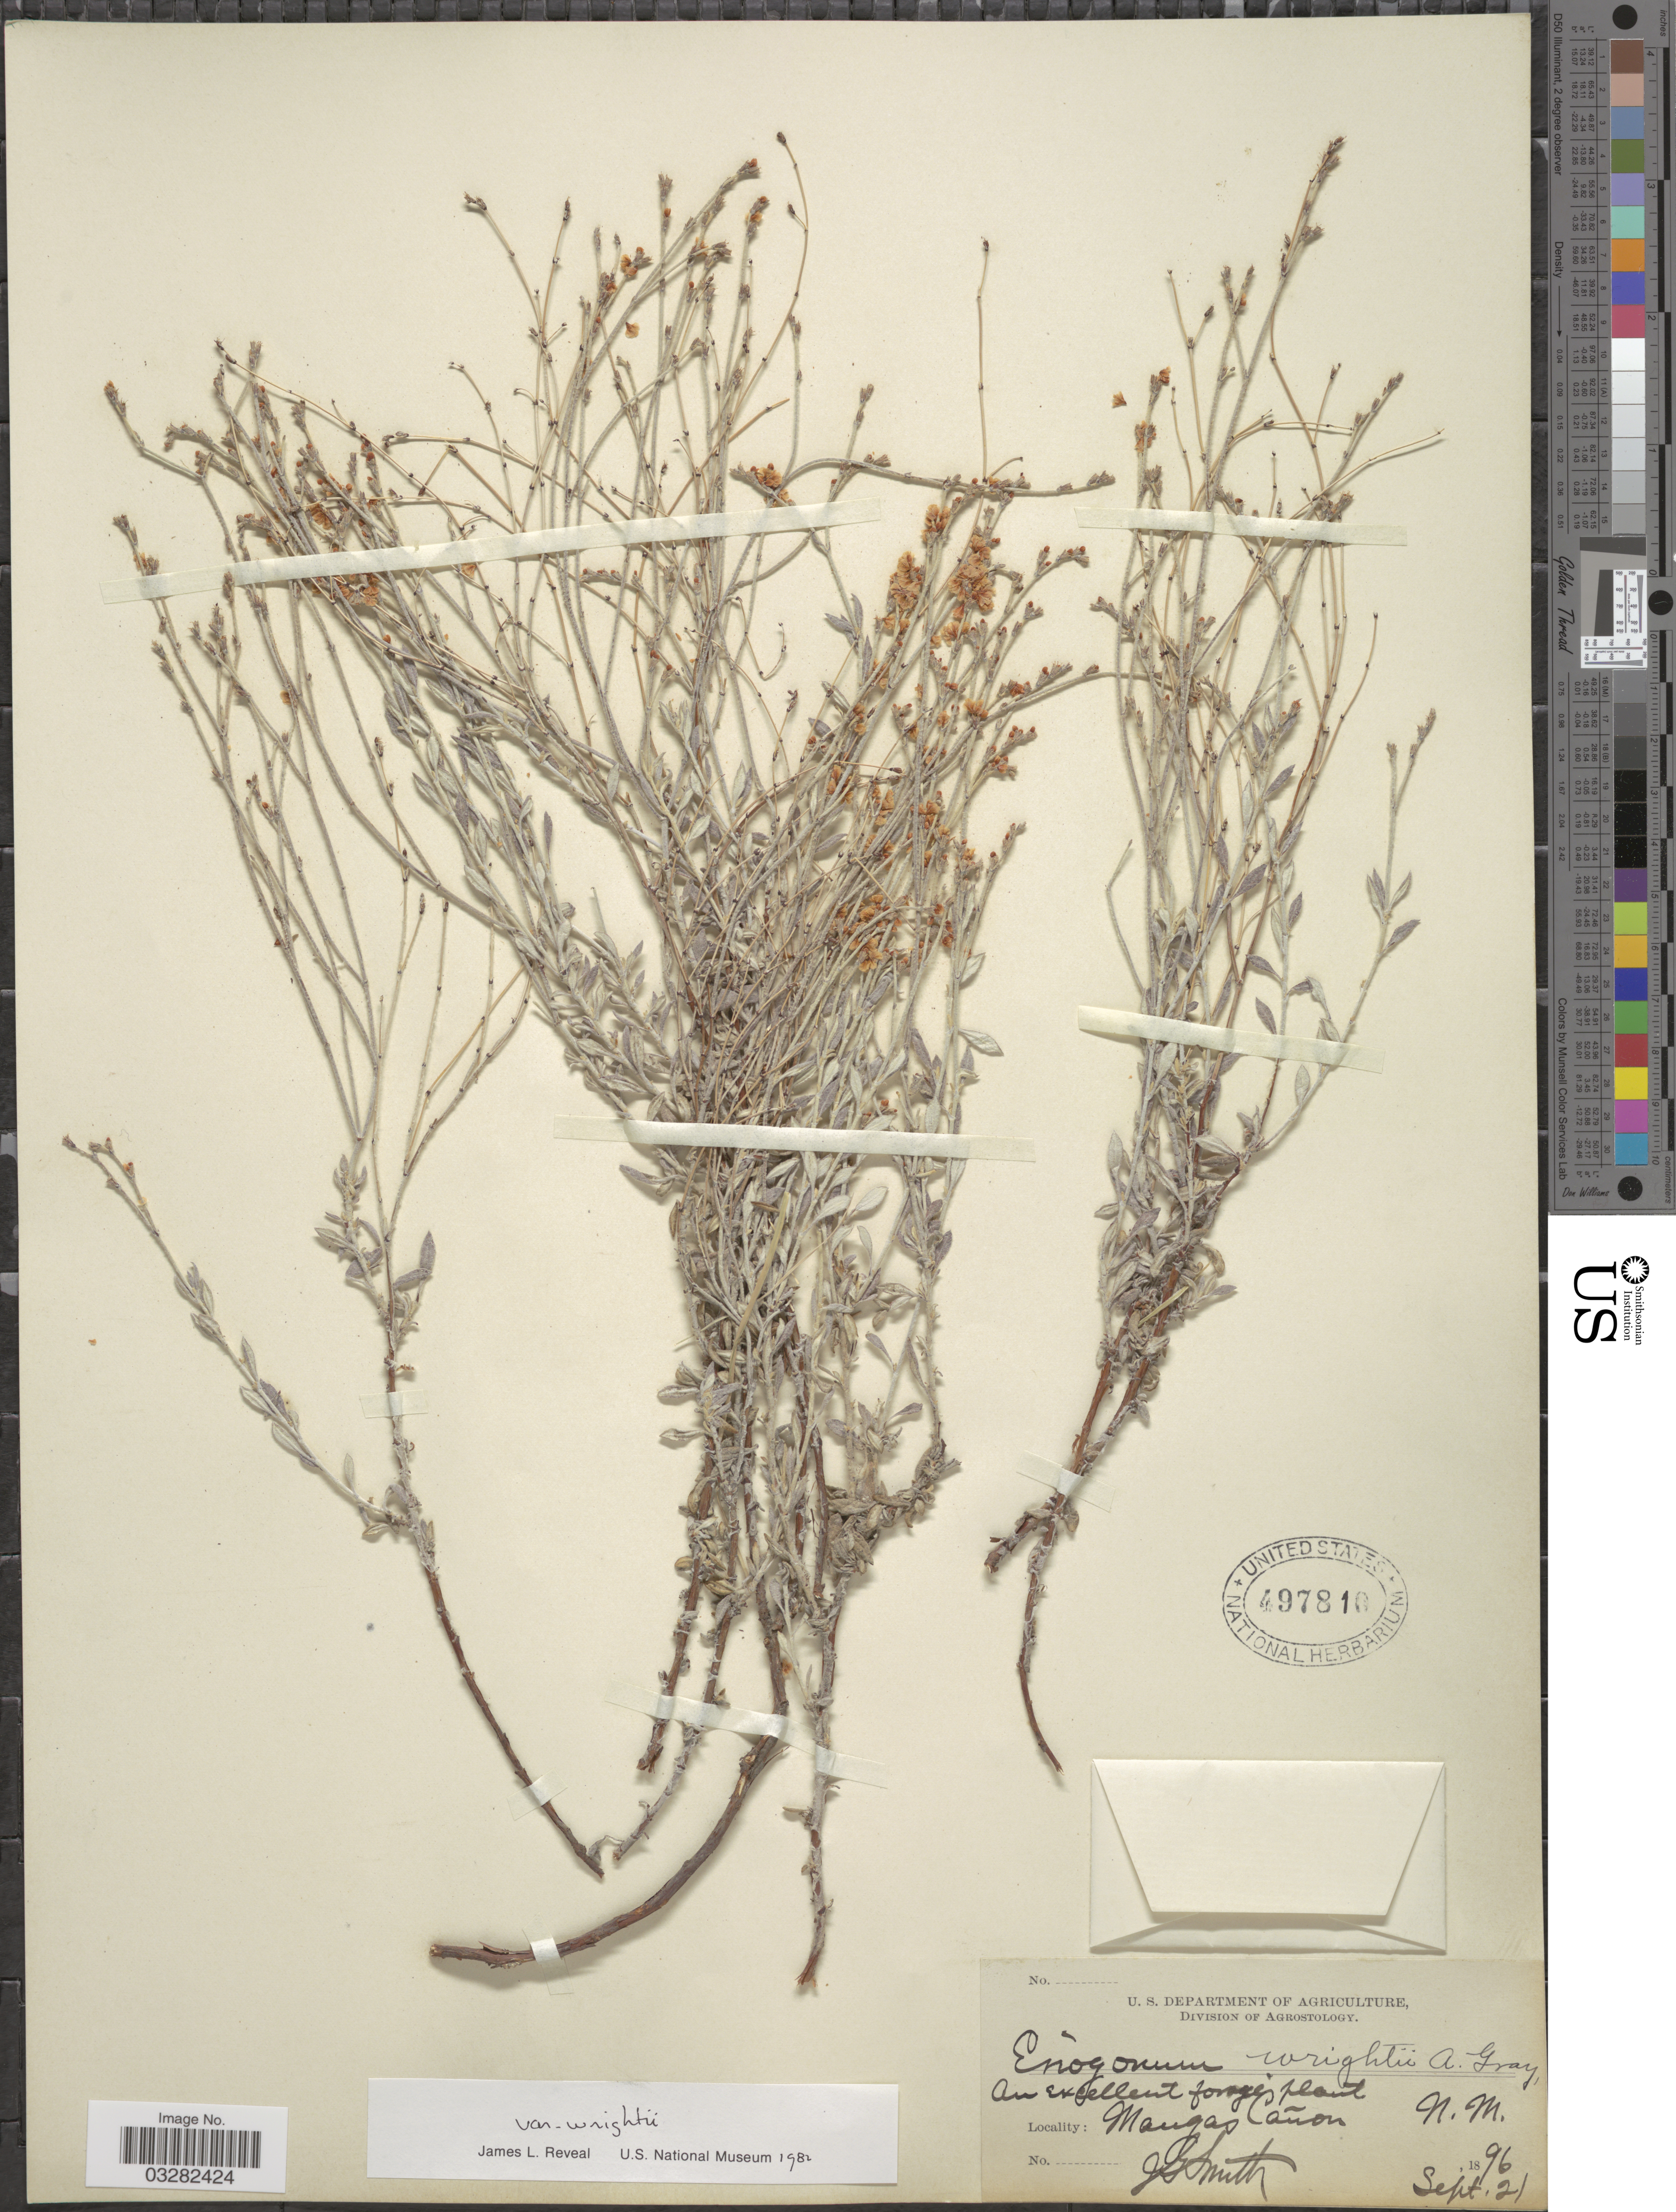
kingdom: Plantae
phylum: Tracheophyta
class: Magnoliopsida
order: Caryophyllales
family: Polygonaceae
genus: Eriogonum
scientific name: Eriogonum wrightii var. wrightii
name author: Torr. ex Benth.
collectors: J. G. Smith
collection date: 1896-09-21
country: United States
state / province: New Mexico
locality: Mangas Cañon.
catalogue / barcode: US 497810